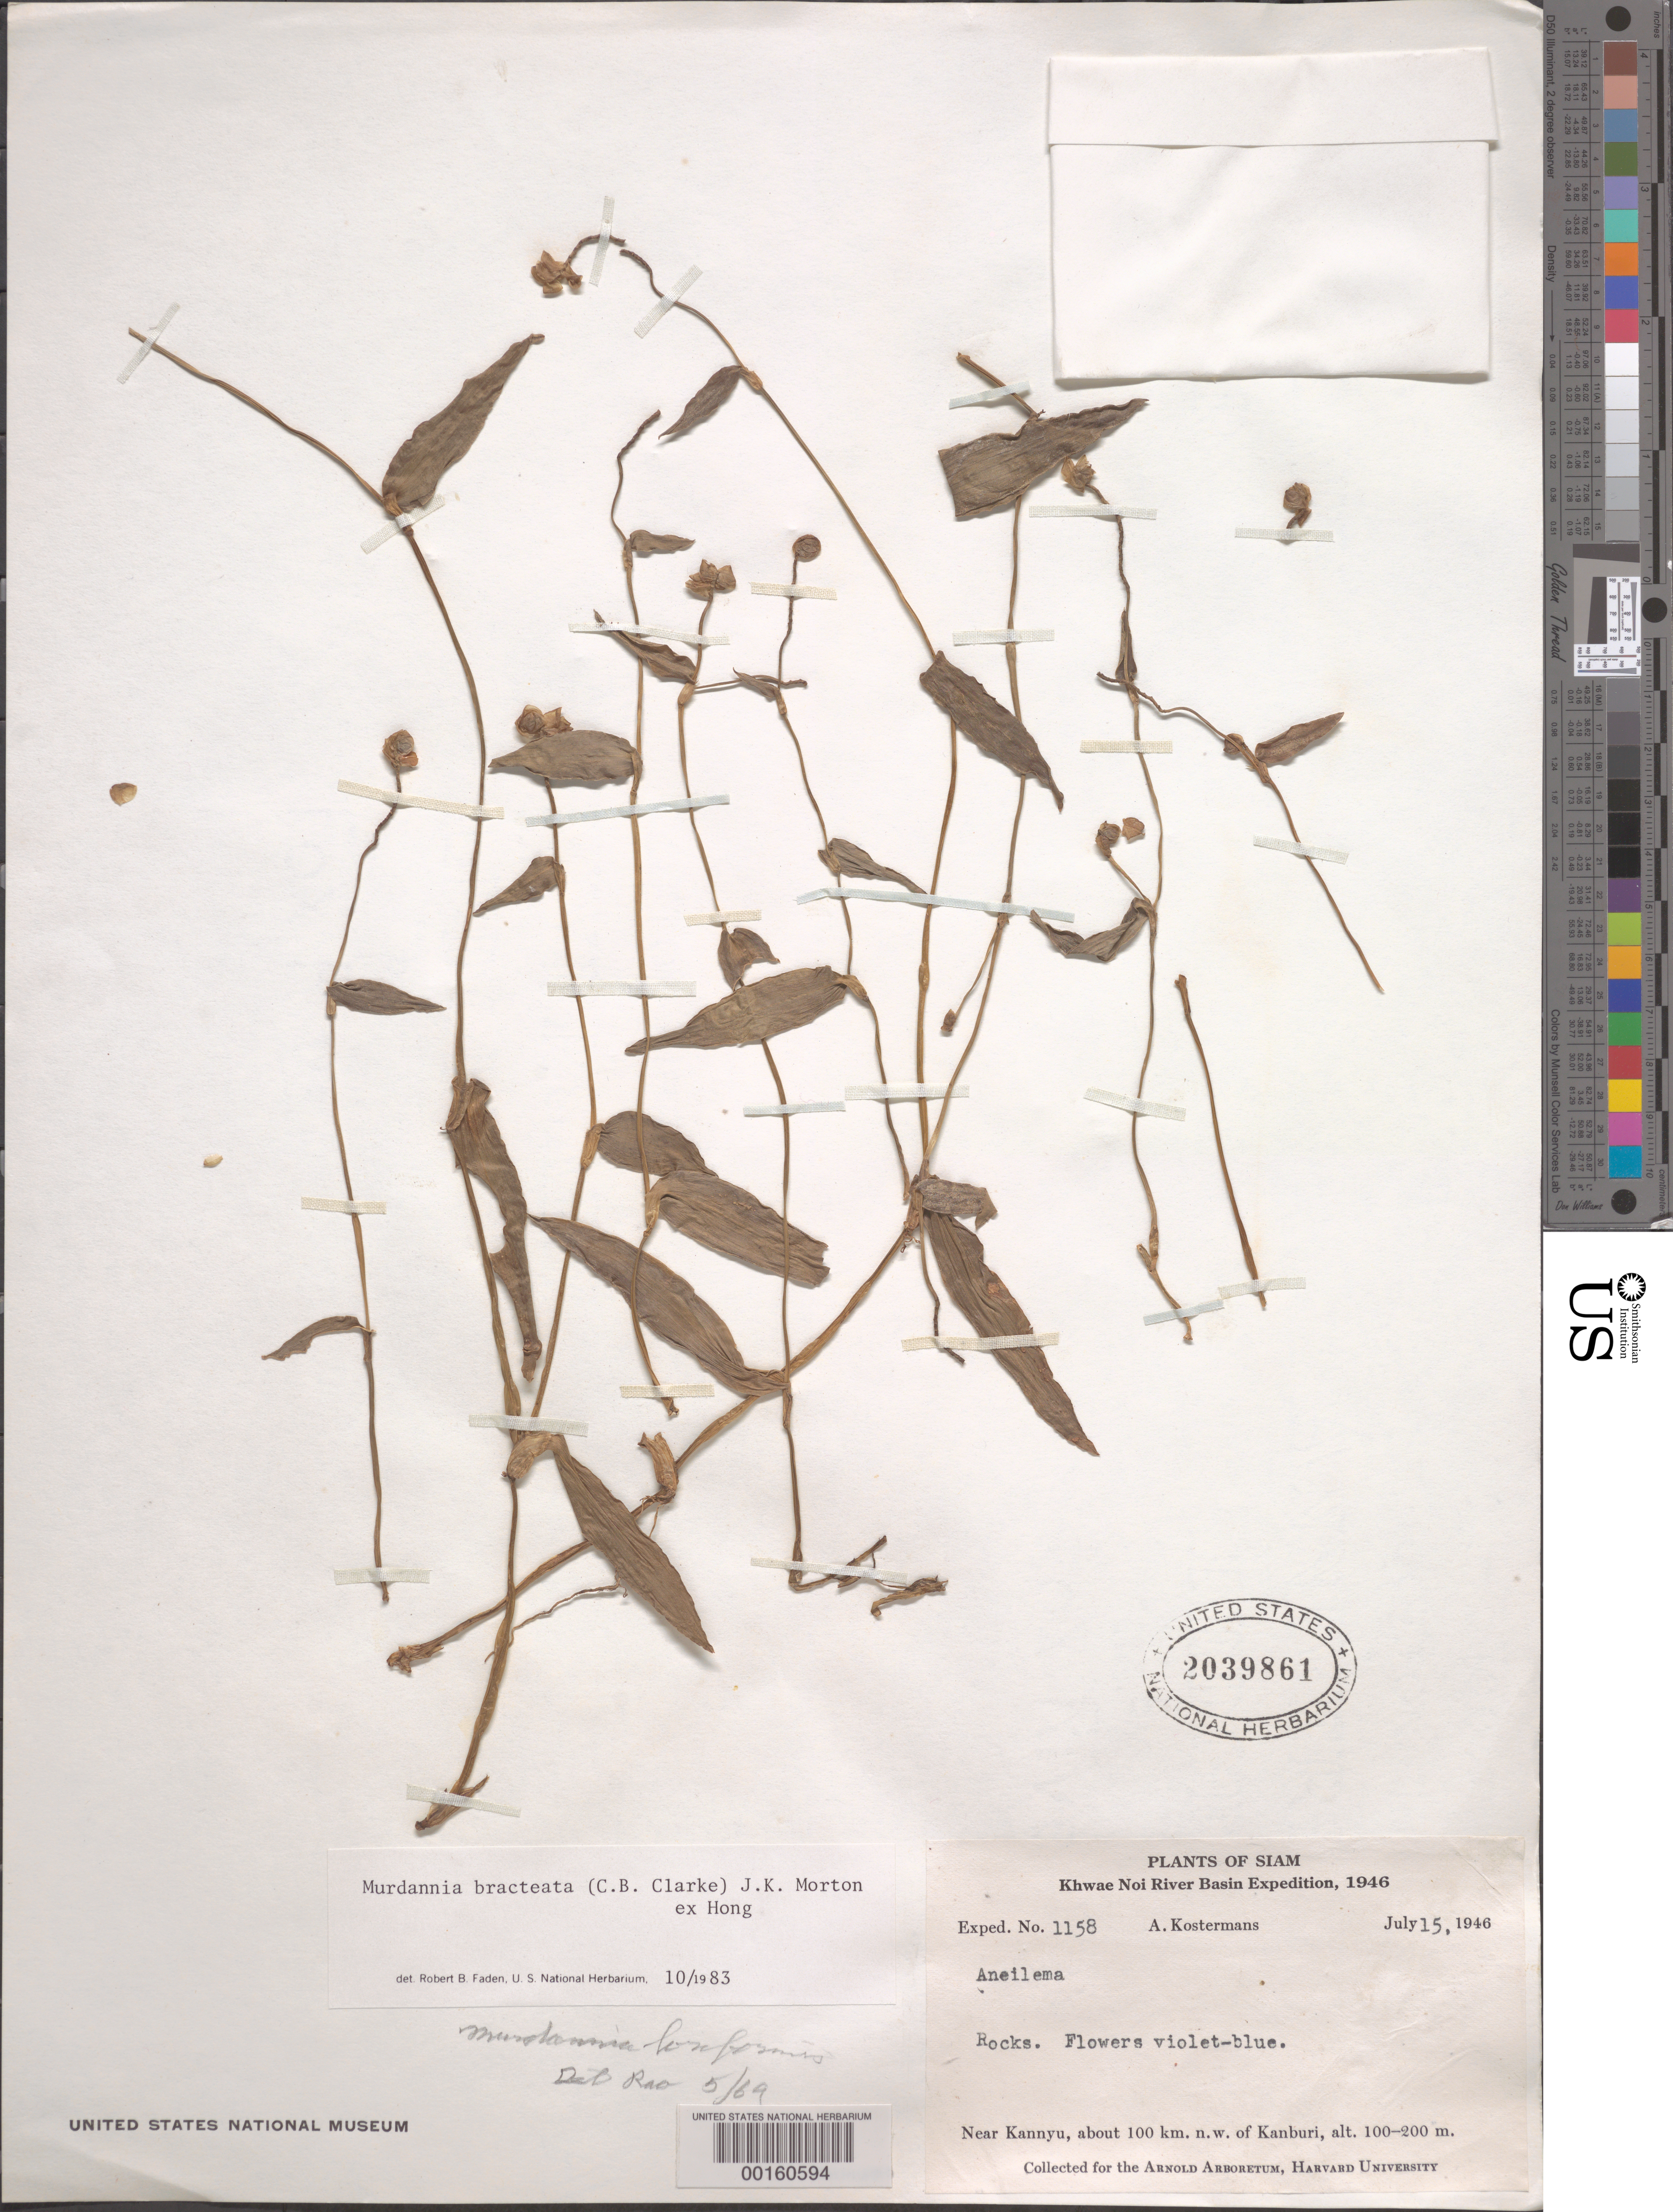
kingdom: Plantae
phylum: Tracheophyta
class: Liliopsida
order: Commelinales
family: Commelinaceae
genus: Murdannia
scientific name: Murdannia bracteata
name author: (C.B. Clarke) J.K. Morton ex D.Y. Hong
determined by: Faden, Robert B., (US), Smithsonian Institution - National Museum of Natural History (UNITED STATES)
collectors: A. J. G. Kostermans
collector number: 1158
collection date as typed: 15 Jul 1946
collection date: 1946-07-15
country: Thailand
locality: Near kannyu, nw of kanburi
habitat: Rocks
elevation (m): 100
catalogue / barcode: US 2039861